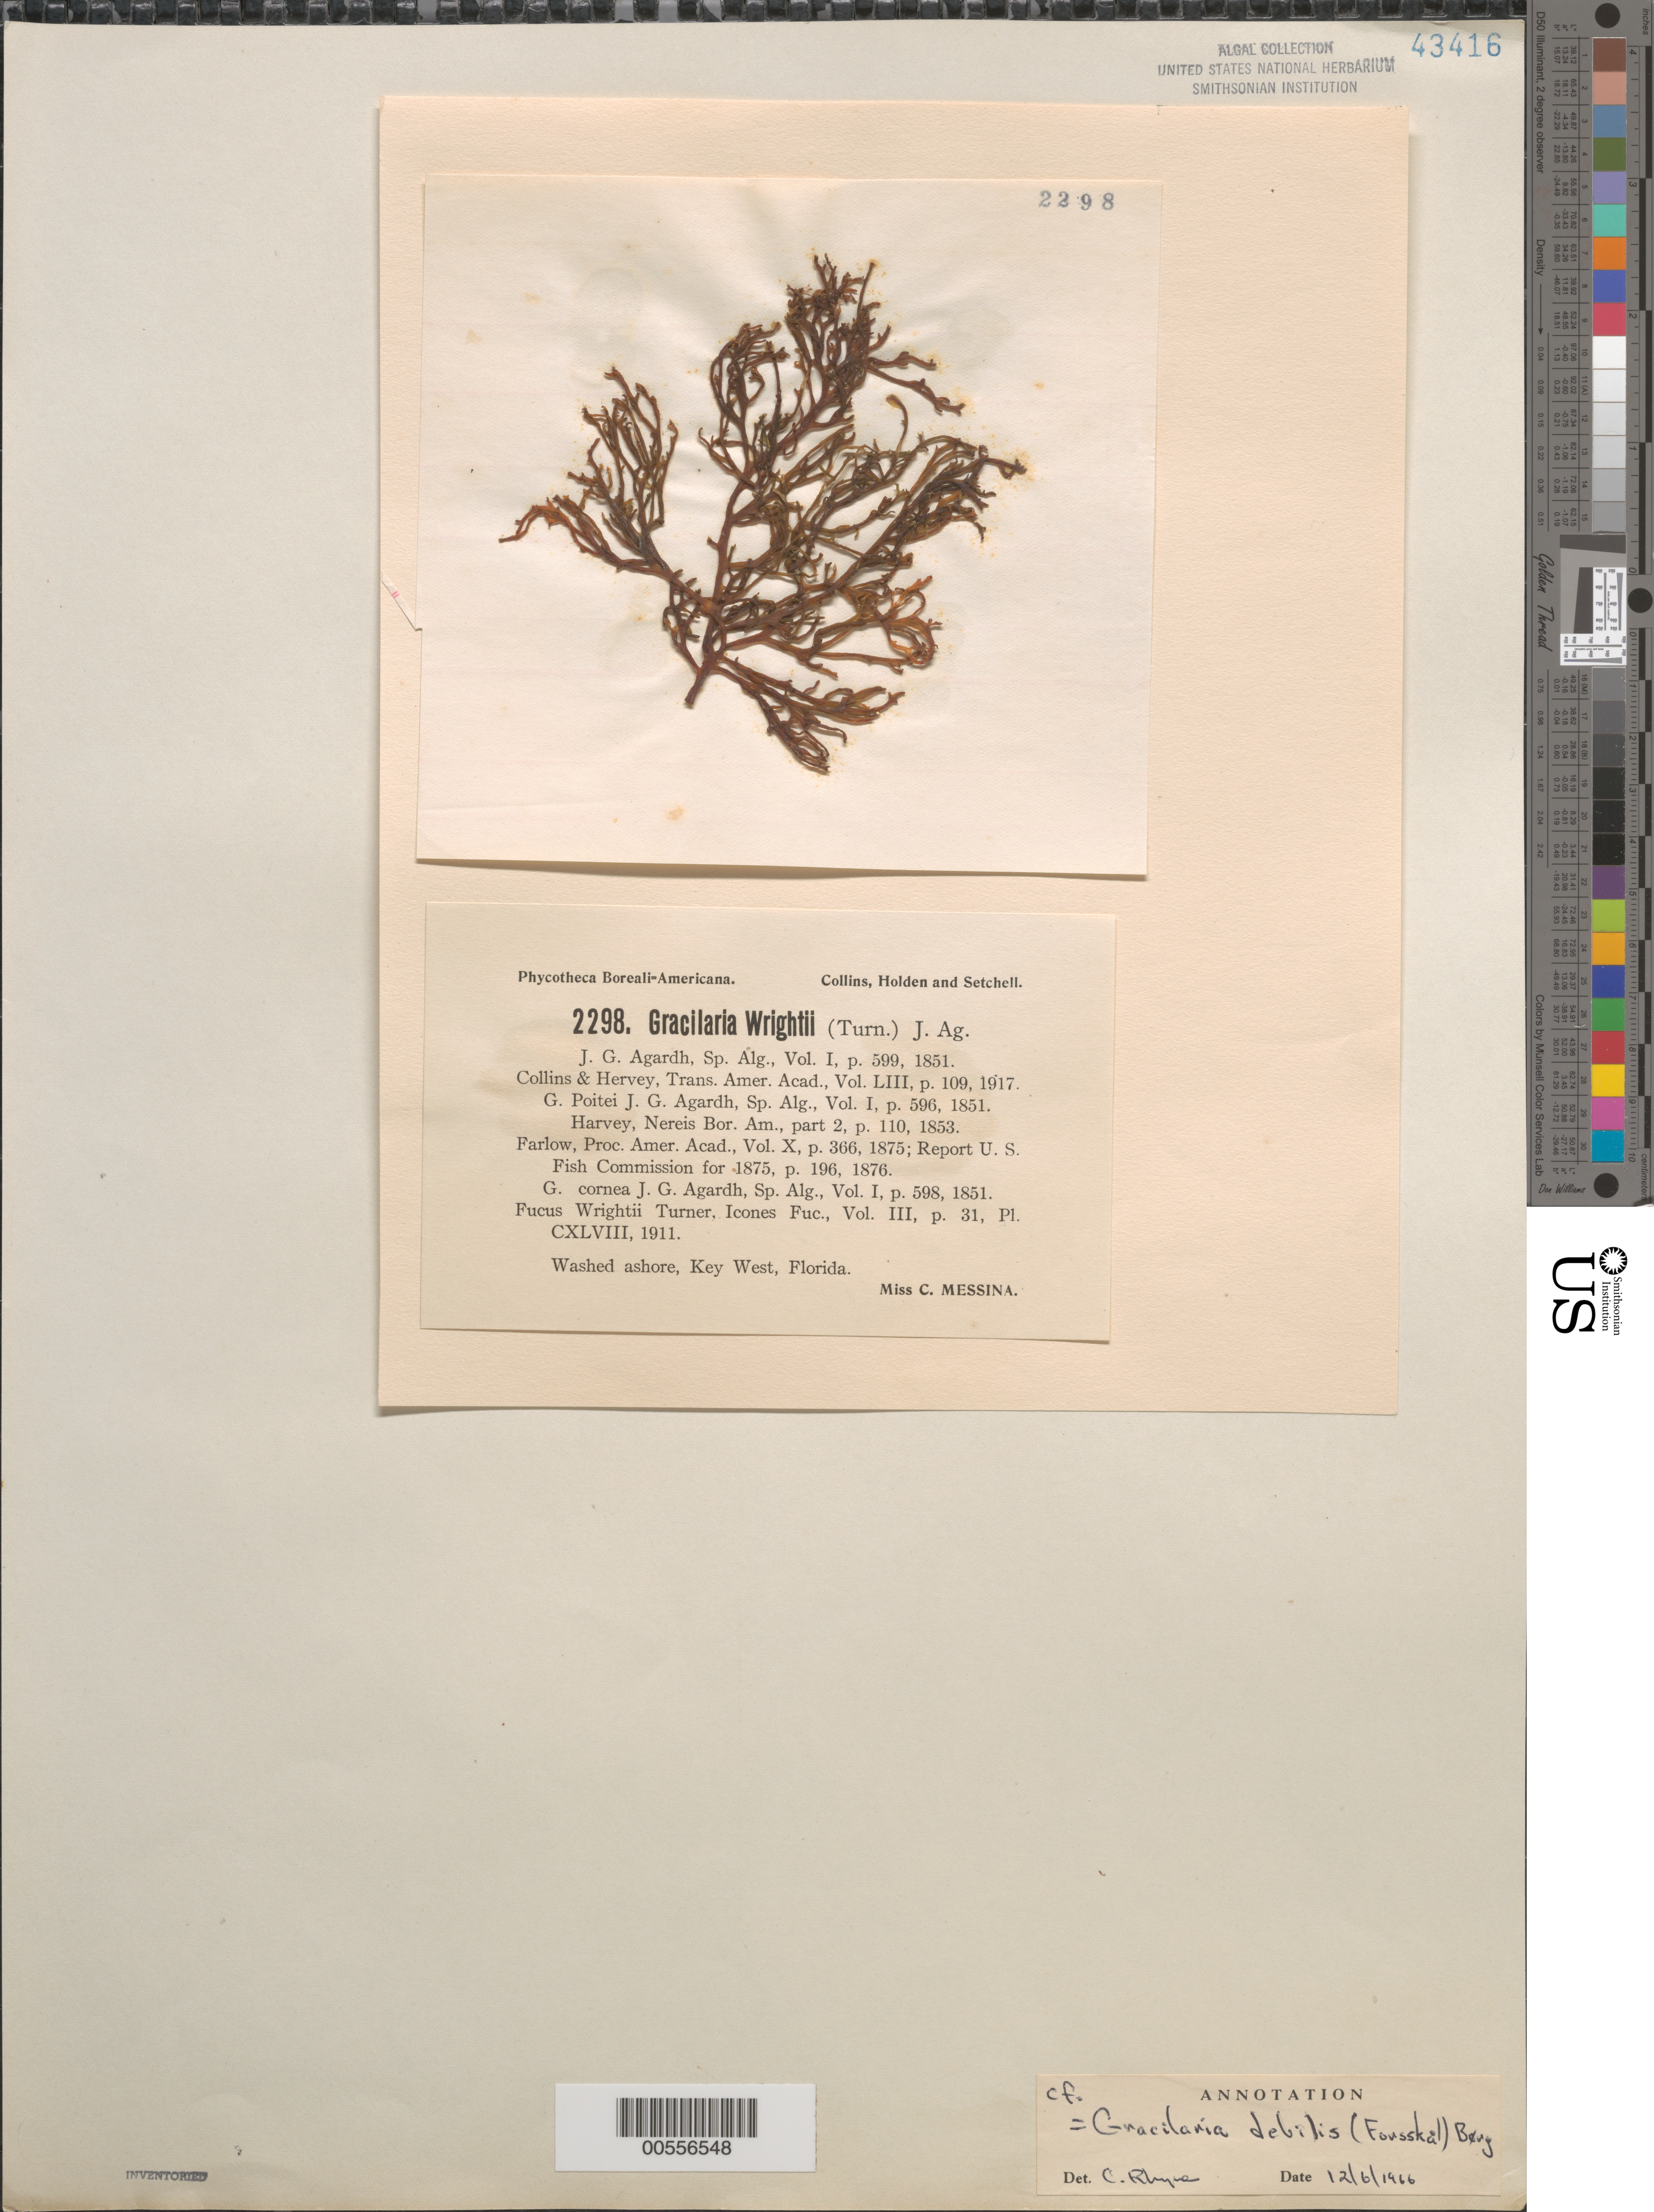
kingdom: Plantae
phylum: Rhodophyta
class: Florideophyceae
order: Gracilariales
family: Gracilariaceae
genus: Gracilaria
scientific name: Gracilaria debilis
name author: (Forssk.) Børgesen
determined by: Rhyne, C. F.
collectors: C. Messina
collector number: PB-A 2298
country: United States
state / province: Florida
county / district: Monroe County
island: Key West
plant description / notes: Collins, Holden & Setchell, Phycotheca Boreali-Americana, as Gracilaria wrightii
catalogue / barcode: US 43416